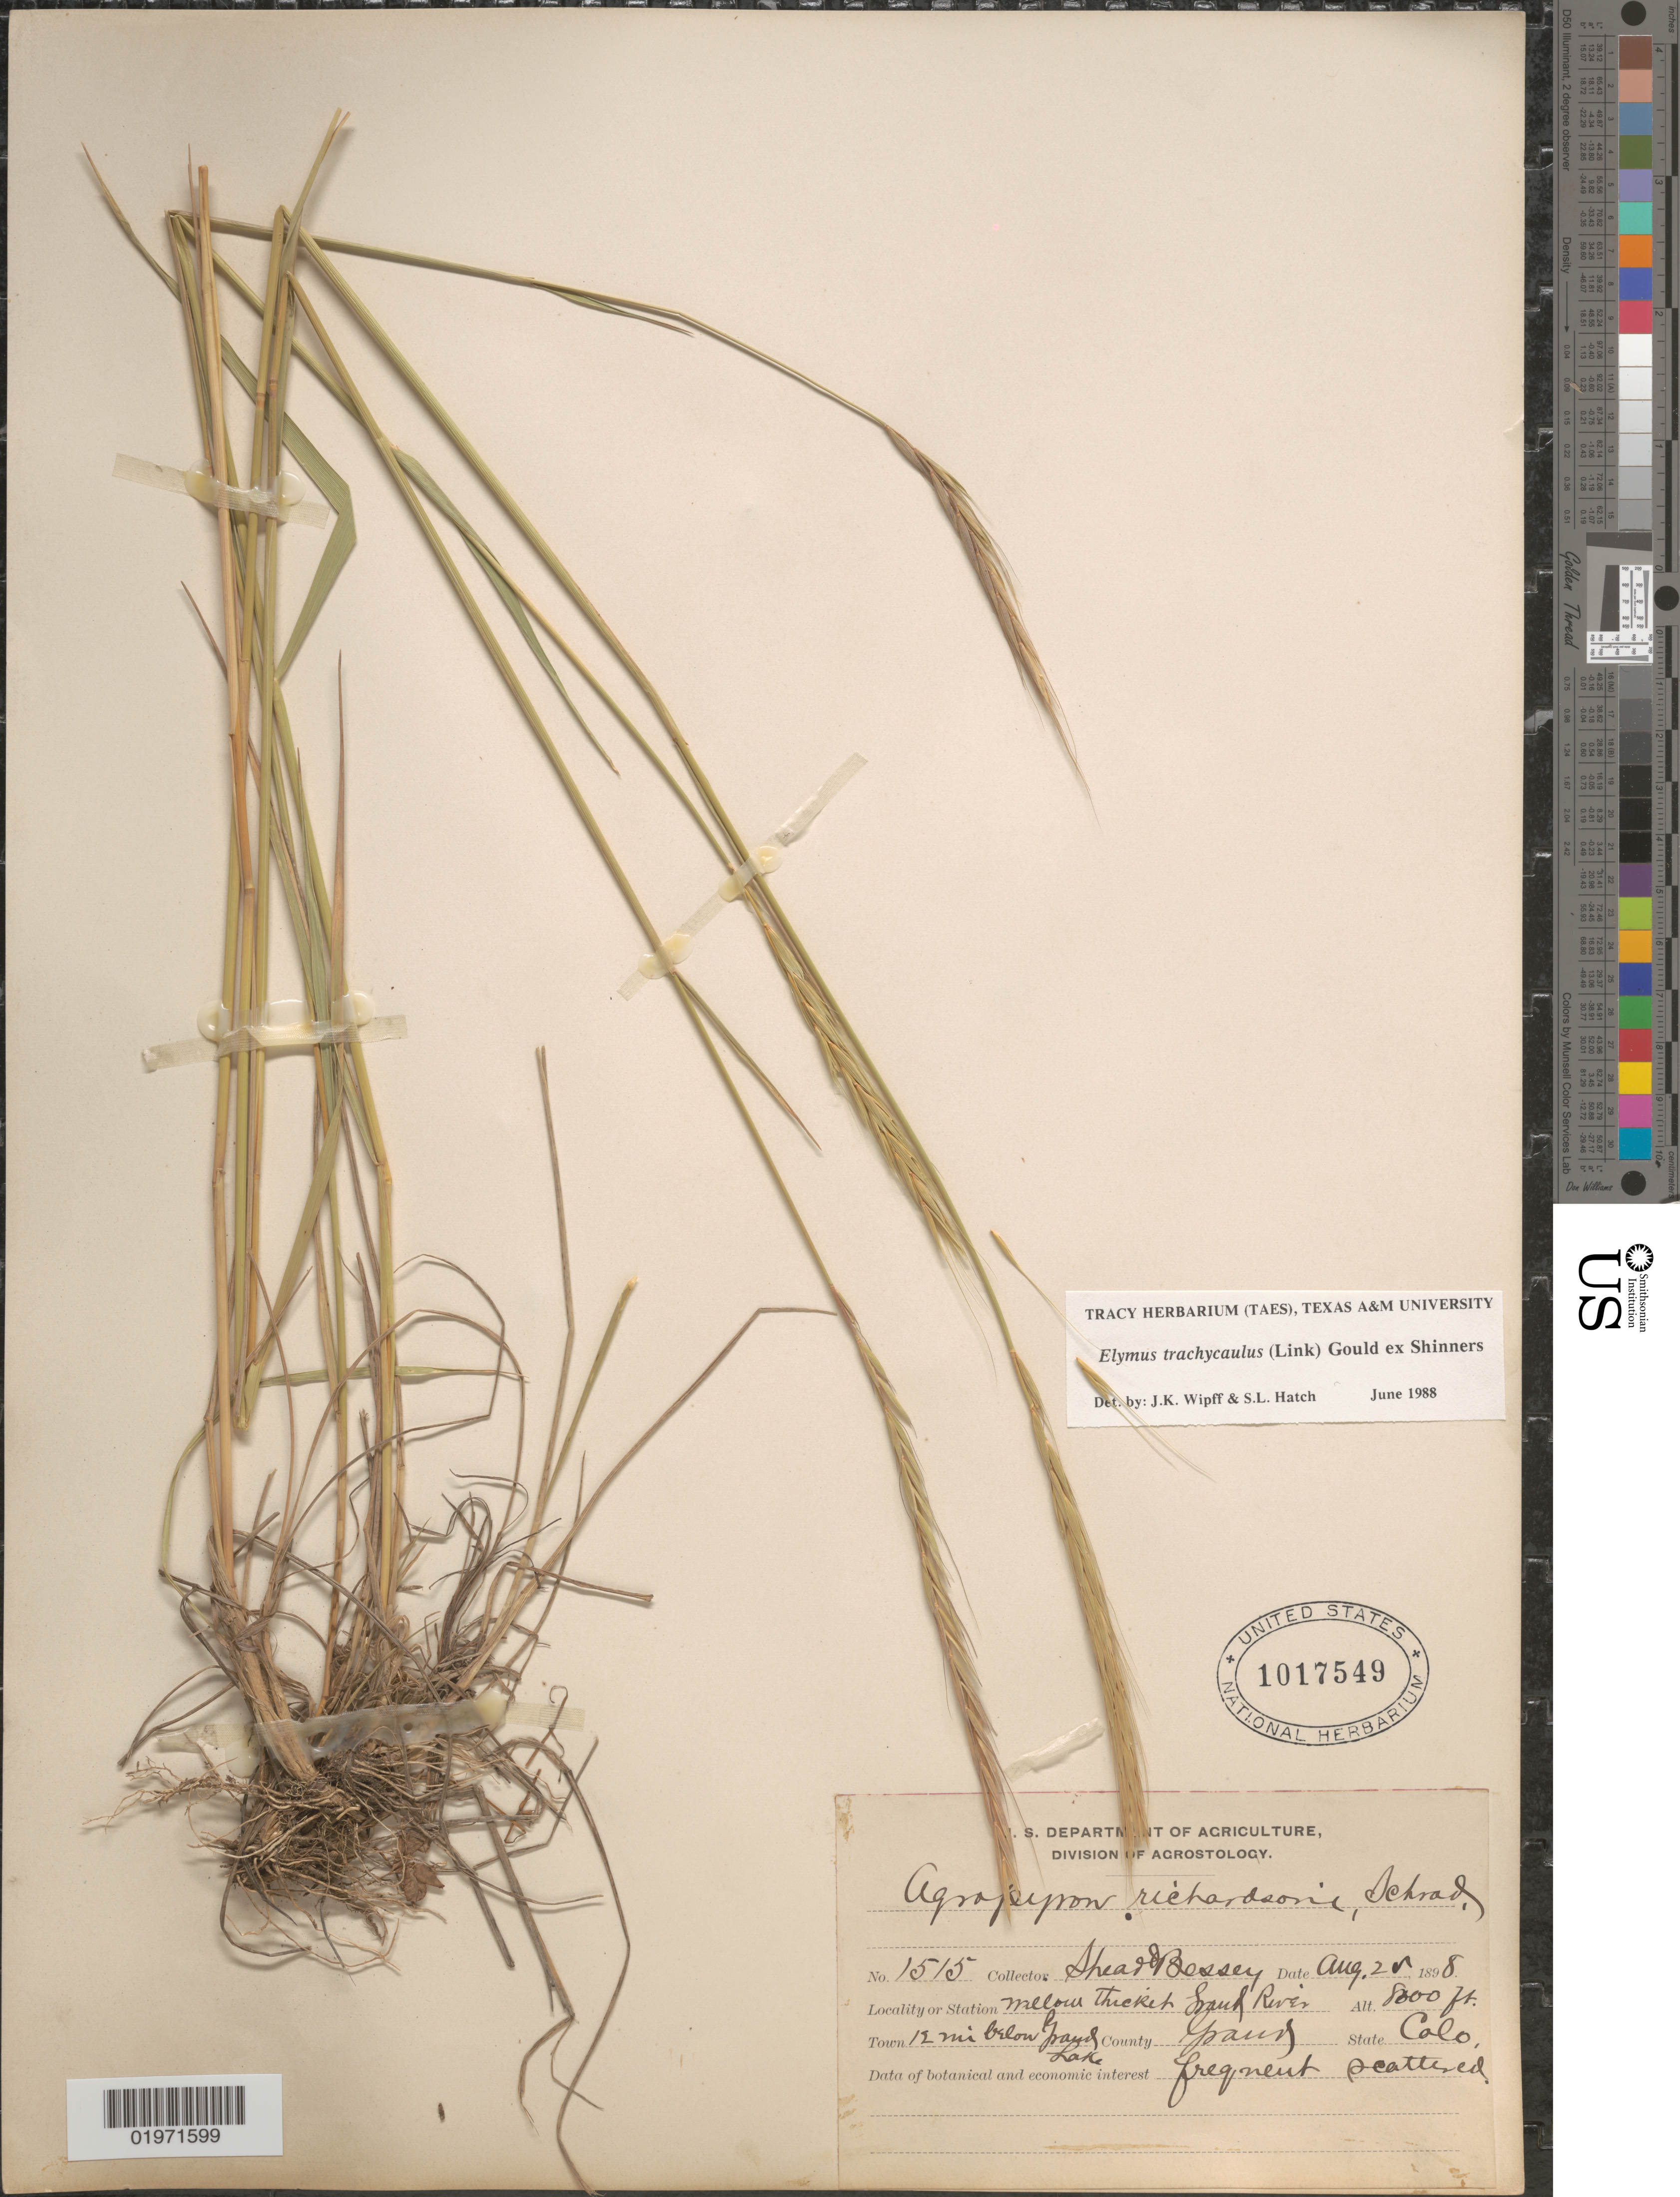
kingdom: Plantae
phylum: Tracheophyta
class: Liliopsida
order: Poales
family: Poaceae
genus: Elymus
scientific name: Elymus trachycaulus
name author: (Link) Gould ex Shinners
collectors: -- Shear & -. Bessey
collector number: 1515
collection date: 1898-08-25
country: United States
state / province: Colorado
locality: Willow thicket Grand River. Town 12 mi below Grand Lake. County Grand.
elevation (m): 2438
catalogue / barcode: US 1017549